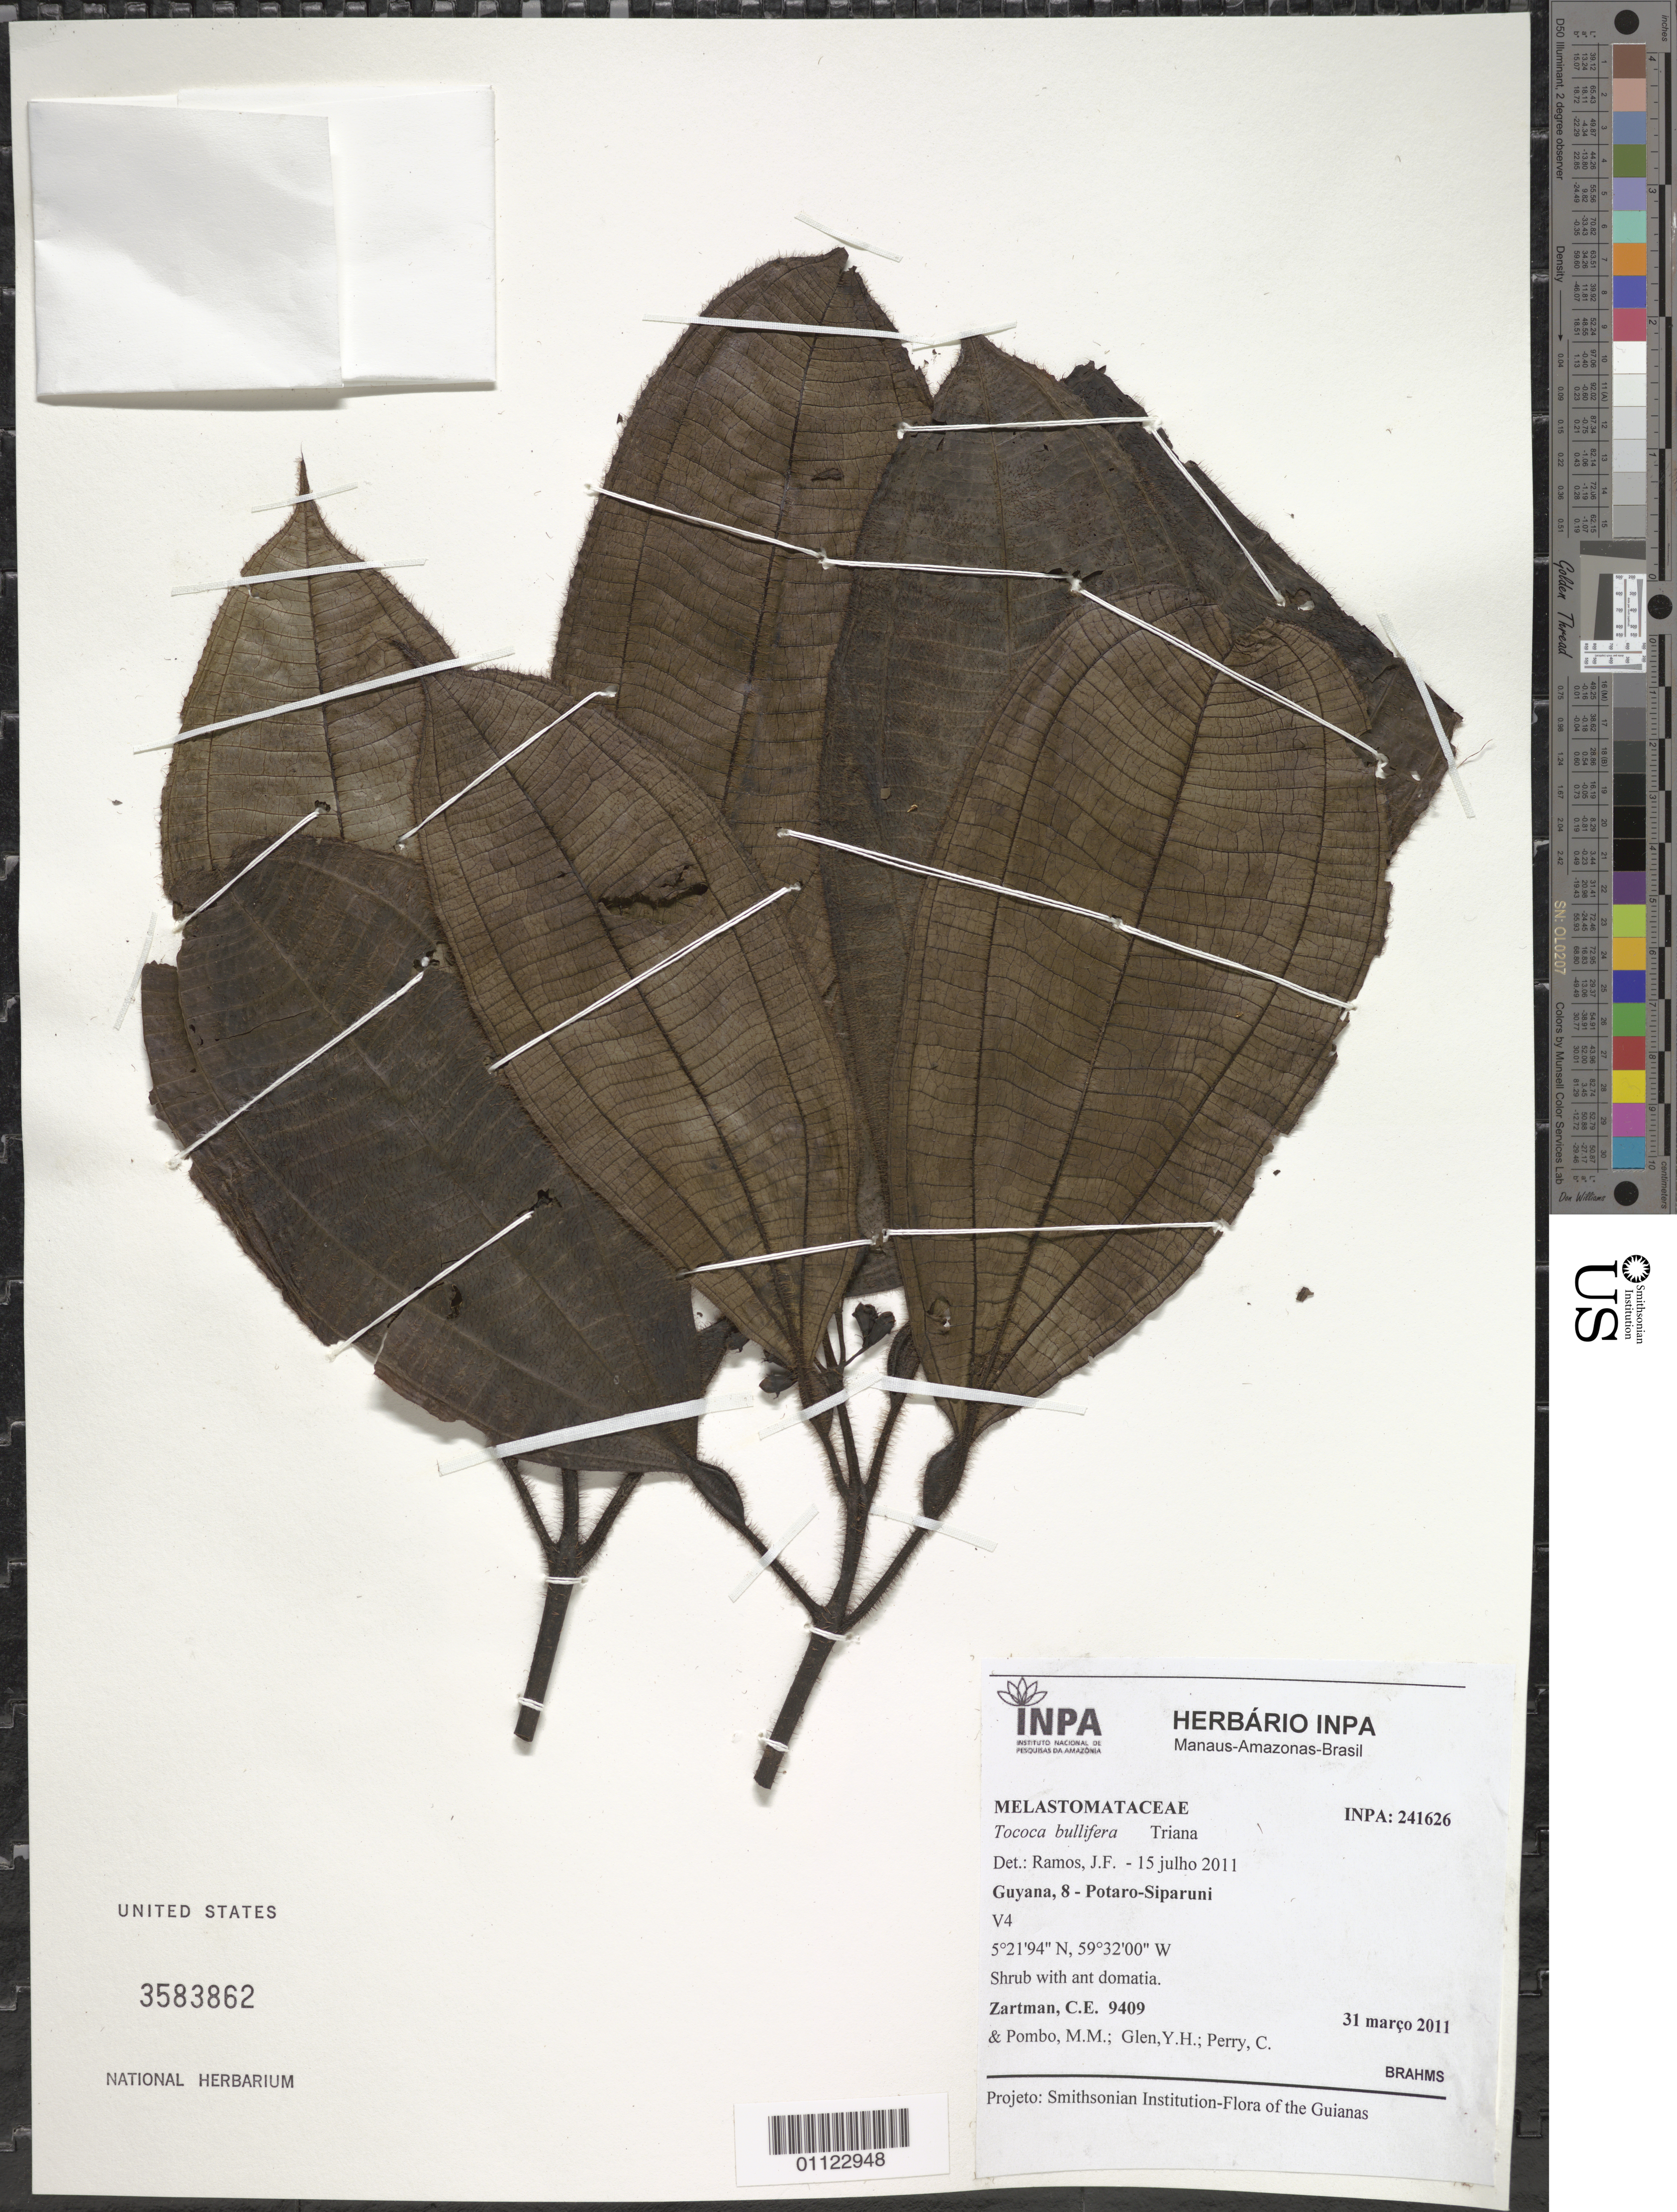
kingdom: Plantae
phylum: Tracheophyta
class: Magnoliopsida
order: Myrtales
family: Melastomataceae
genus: Tococa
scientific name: Tococa bullifera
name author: Triana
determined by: Ramos, J. F.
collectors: C. Zartman, M. Pombo, Y. Glen & C. Perry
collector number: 9409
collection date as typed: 31-Mar-11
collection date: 1911-03-31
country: Guyana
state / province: Potaro-Siparuni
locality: V4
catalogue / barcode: US 3583862